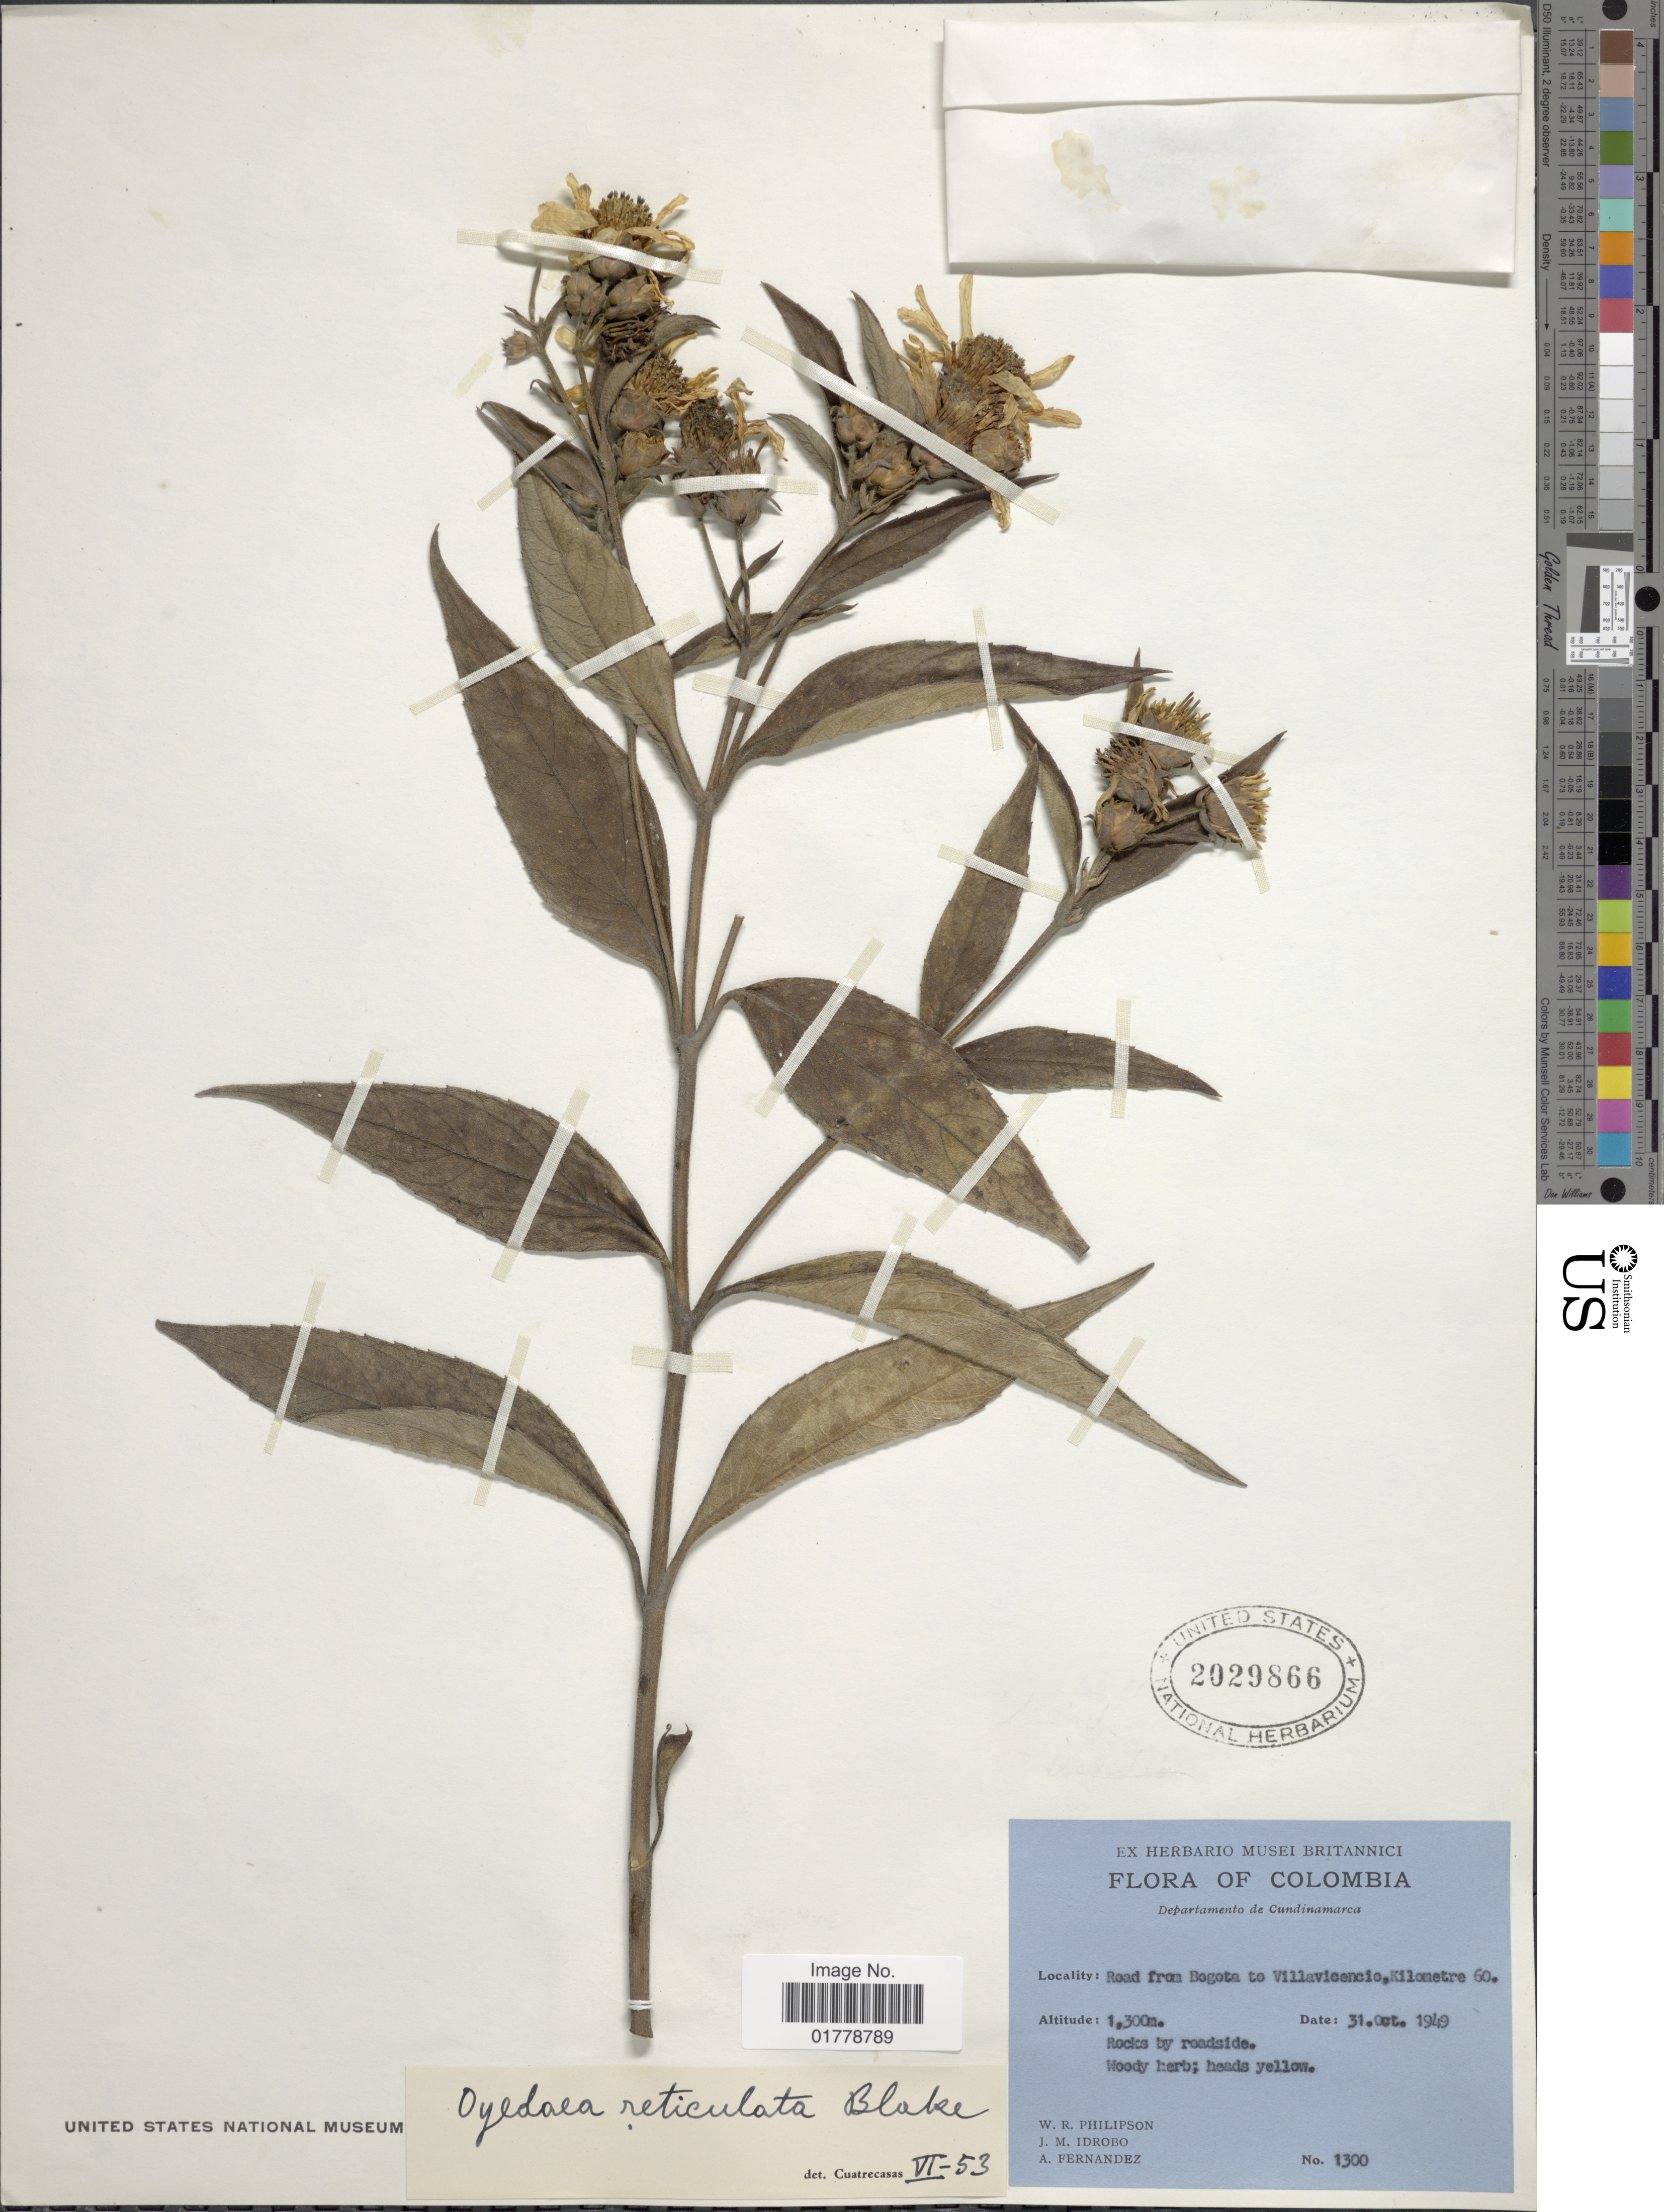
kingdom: Plantae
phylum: Tracheophyta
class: Magnoliopsida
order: Asterales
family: Asteraceae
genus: Oyedaea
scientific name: Oyedaea reticulata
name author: S.F. Blake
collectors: W. R. Philipson, J. M. Idrobo & A. Fernandez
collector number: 1300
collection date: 1949-10-31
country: Colombia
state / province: Cundinamarca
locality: Departamento de Cundinamarca. Road from Bogota to Villavicencie, Kilometre 60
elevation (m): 1300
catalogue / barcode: US 2029866